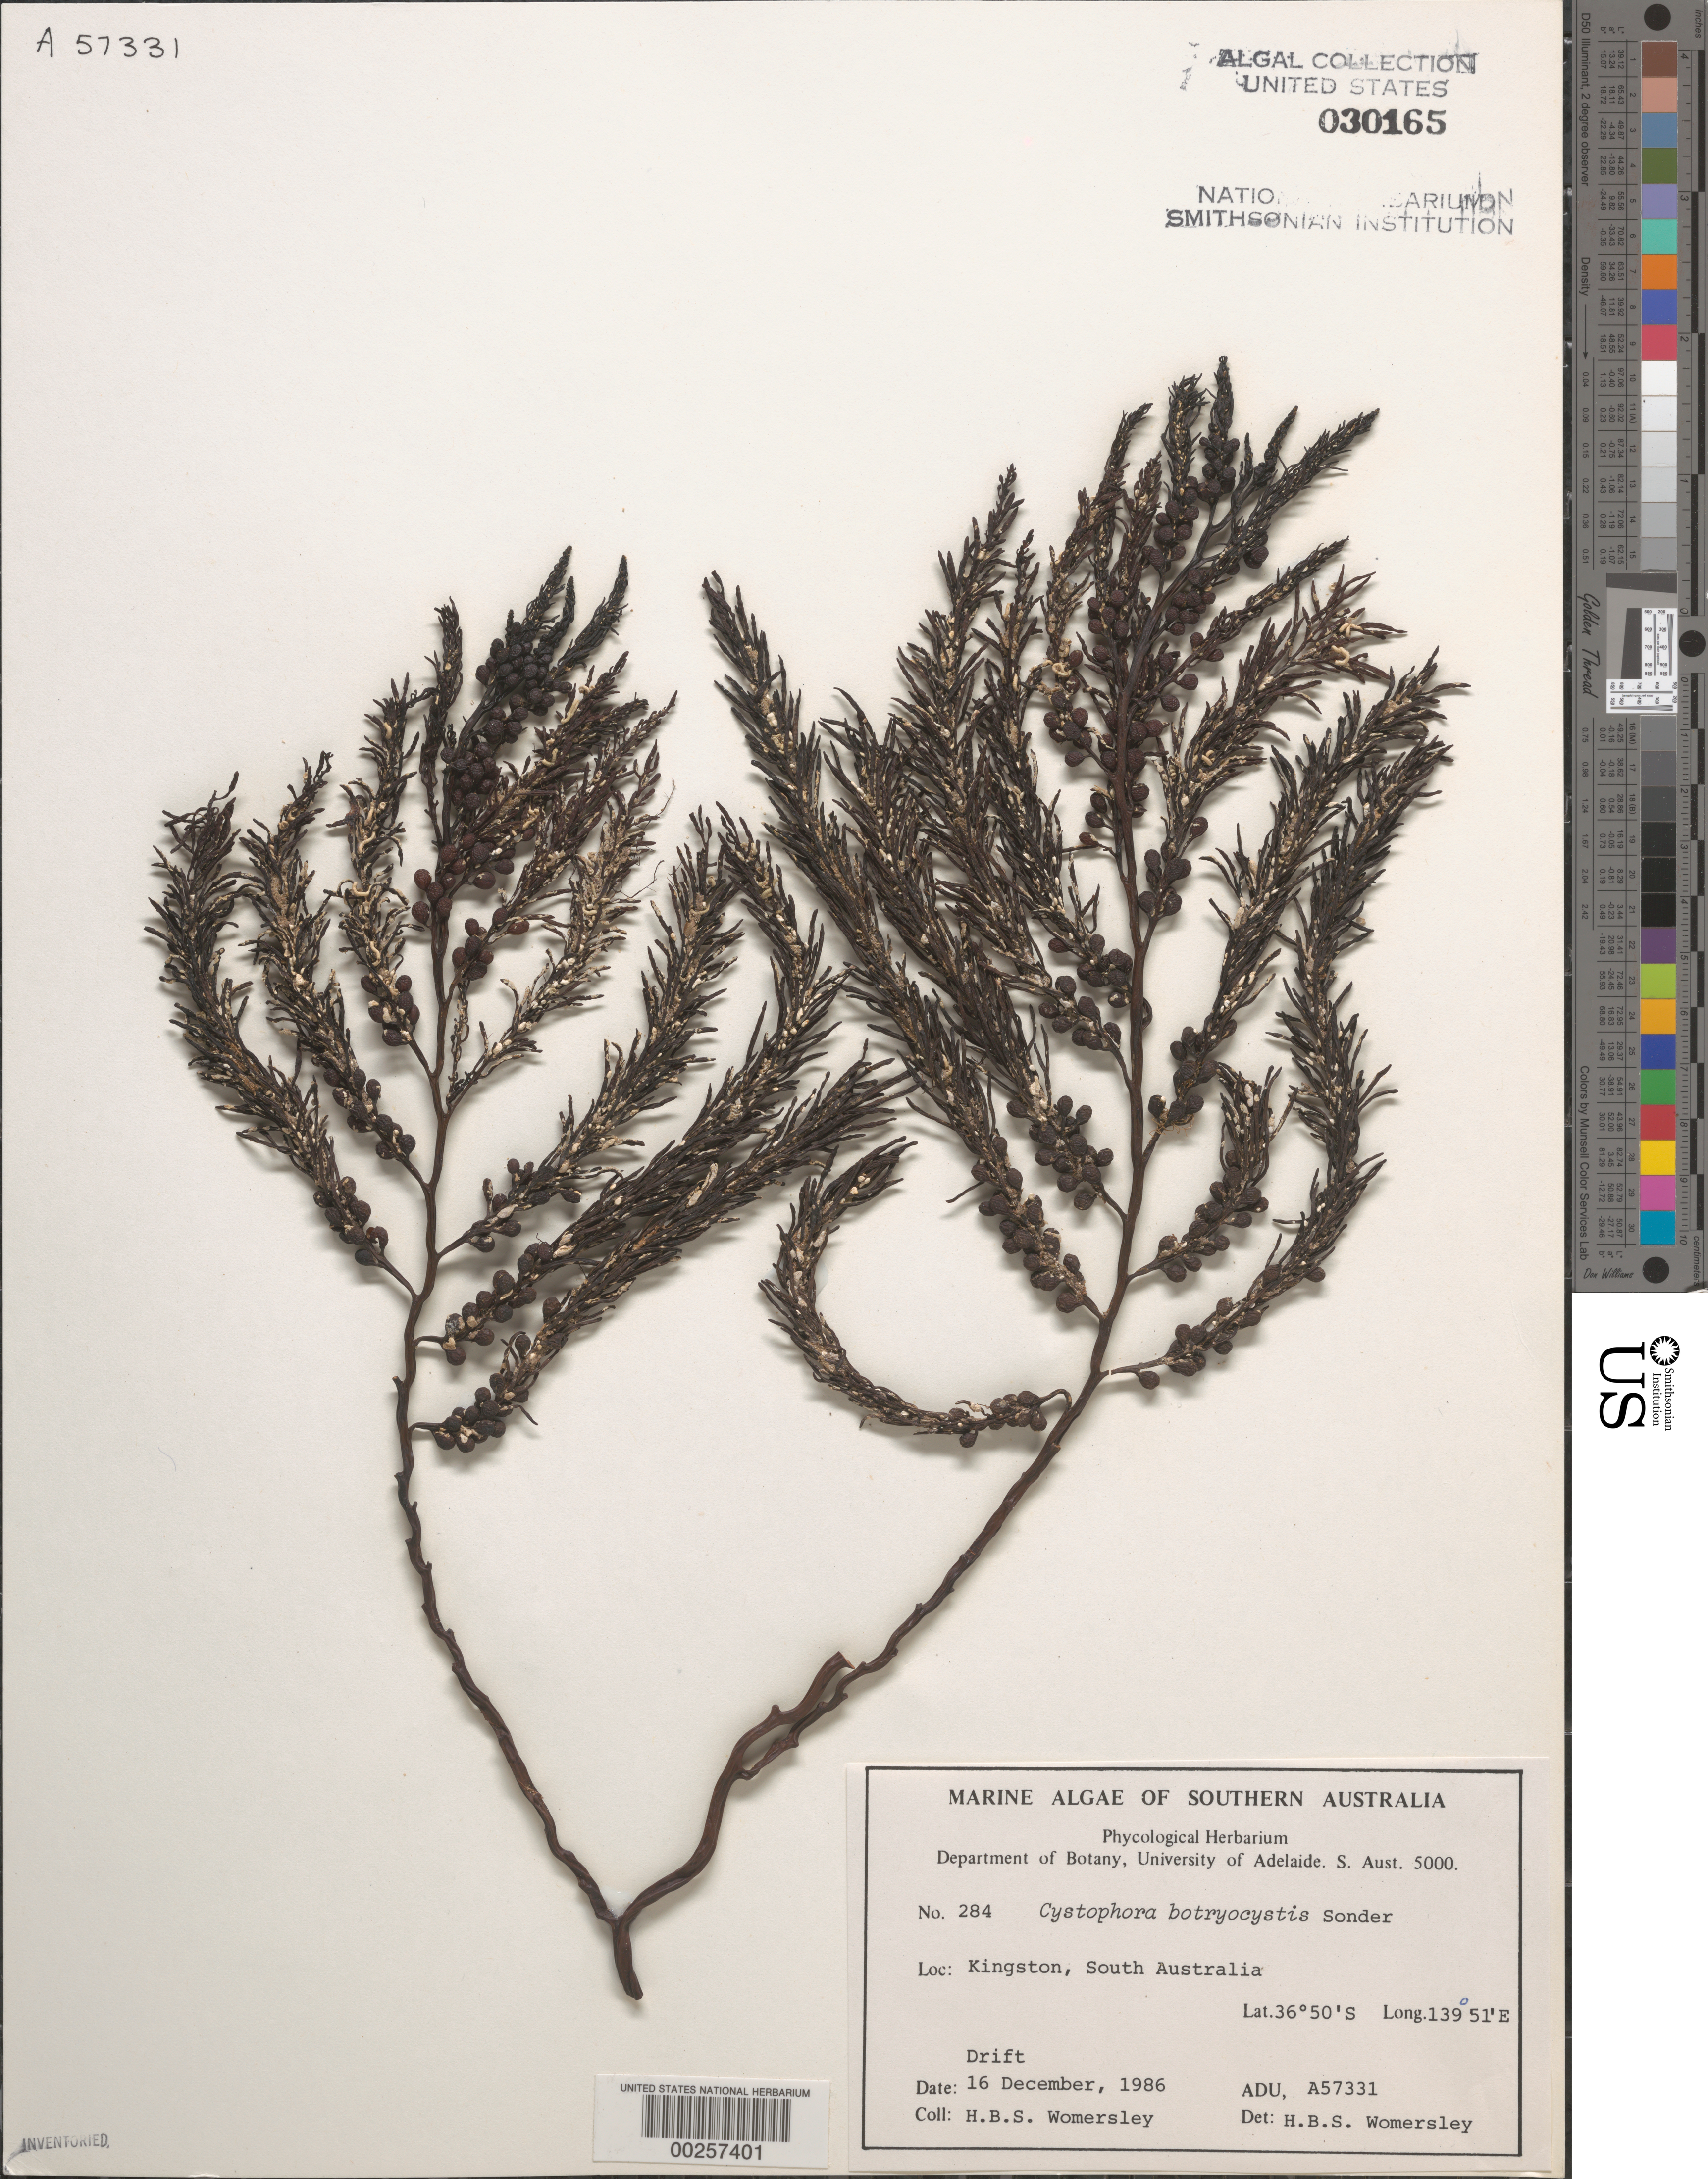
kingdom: Chromista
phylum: Ochrophyta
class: Phaeophyceae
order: Fucales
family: Sargassaceae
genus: Cystophora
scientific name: Cystophora botryocystis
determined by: Womersley, H. B. S.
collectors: H. B. S. Womersley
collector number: ADU A57331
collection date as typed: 16 Dec 1986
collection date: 1986-12-16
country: Australia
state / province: South Australia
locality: Kingston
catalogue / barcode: US 30165